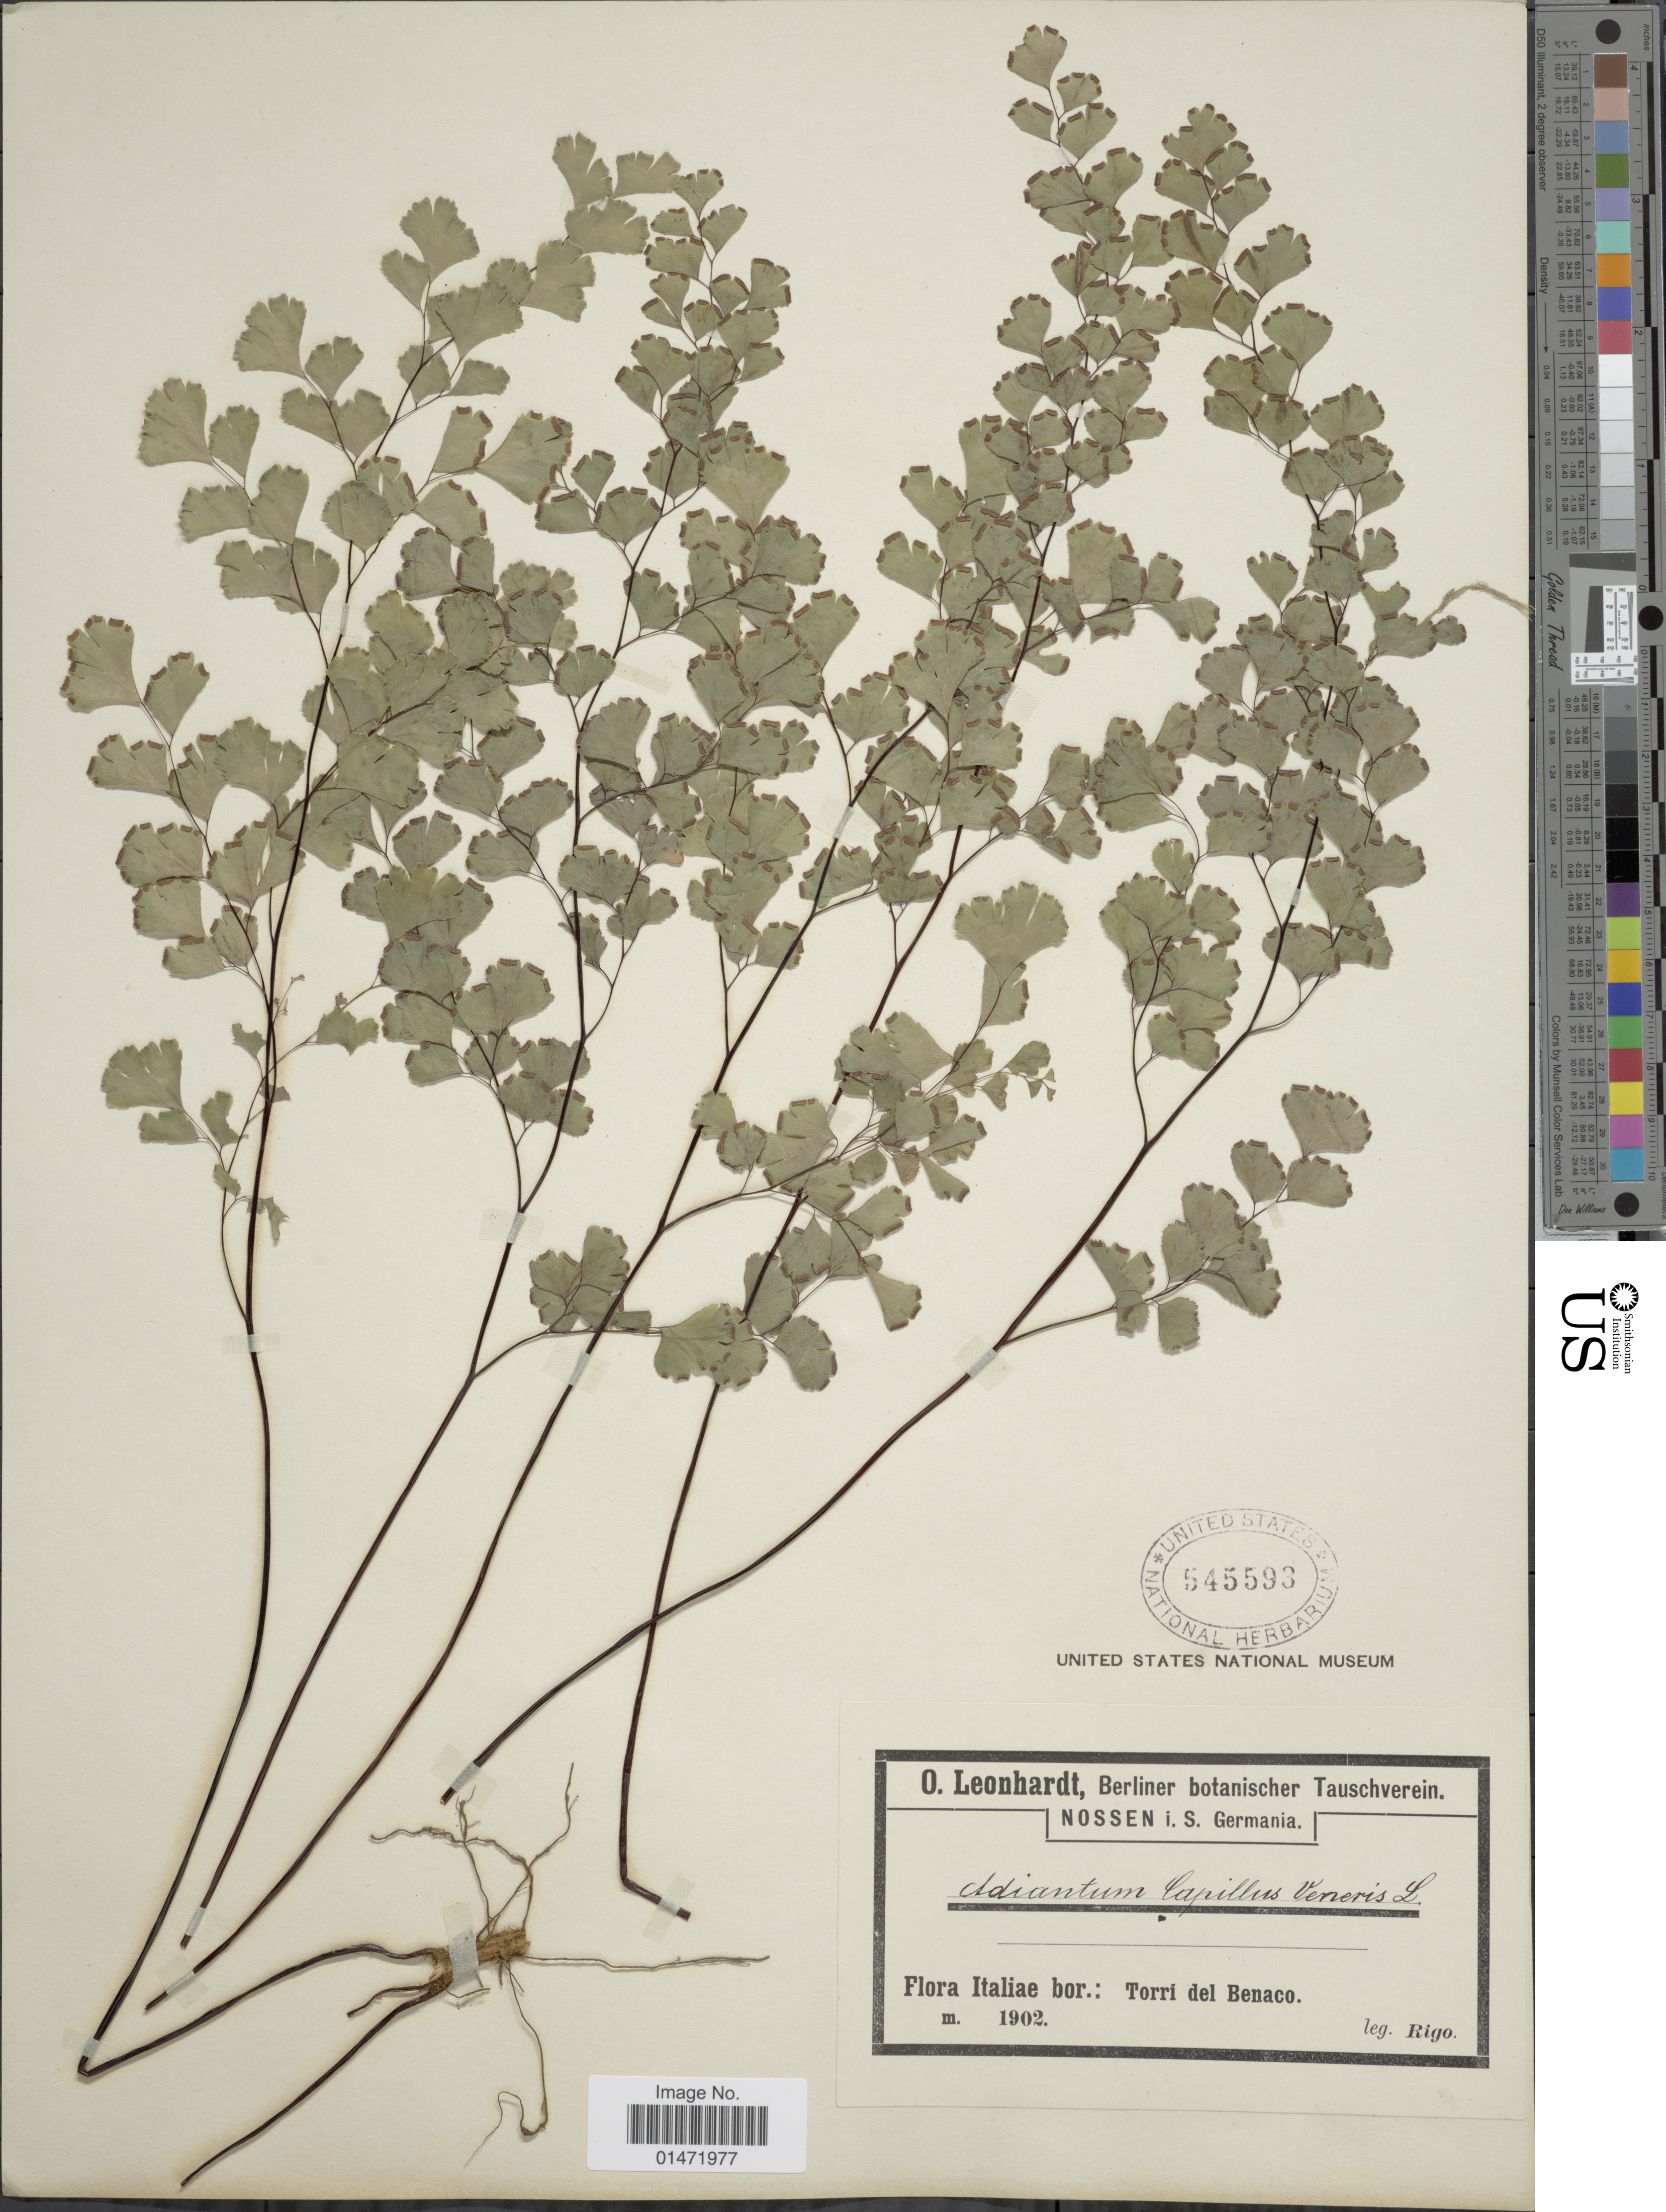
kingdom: Plantae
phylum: Tracheophyta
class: Polypodiopsida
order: Polypodiales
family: Pteridaceae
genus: Adiantum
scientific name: Adiantum capillus-veneris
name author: L.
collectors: -- Rigo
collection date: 1902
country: Italy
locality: Torri del Benaco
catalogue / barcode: US 545593